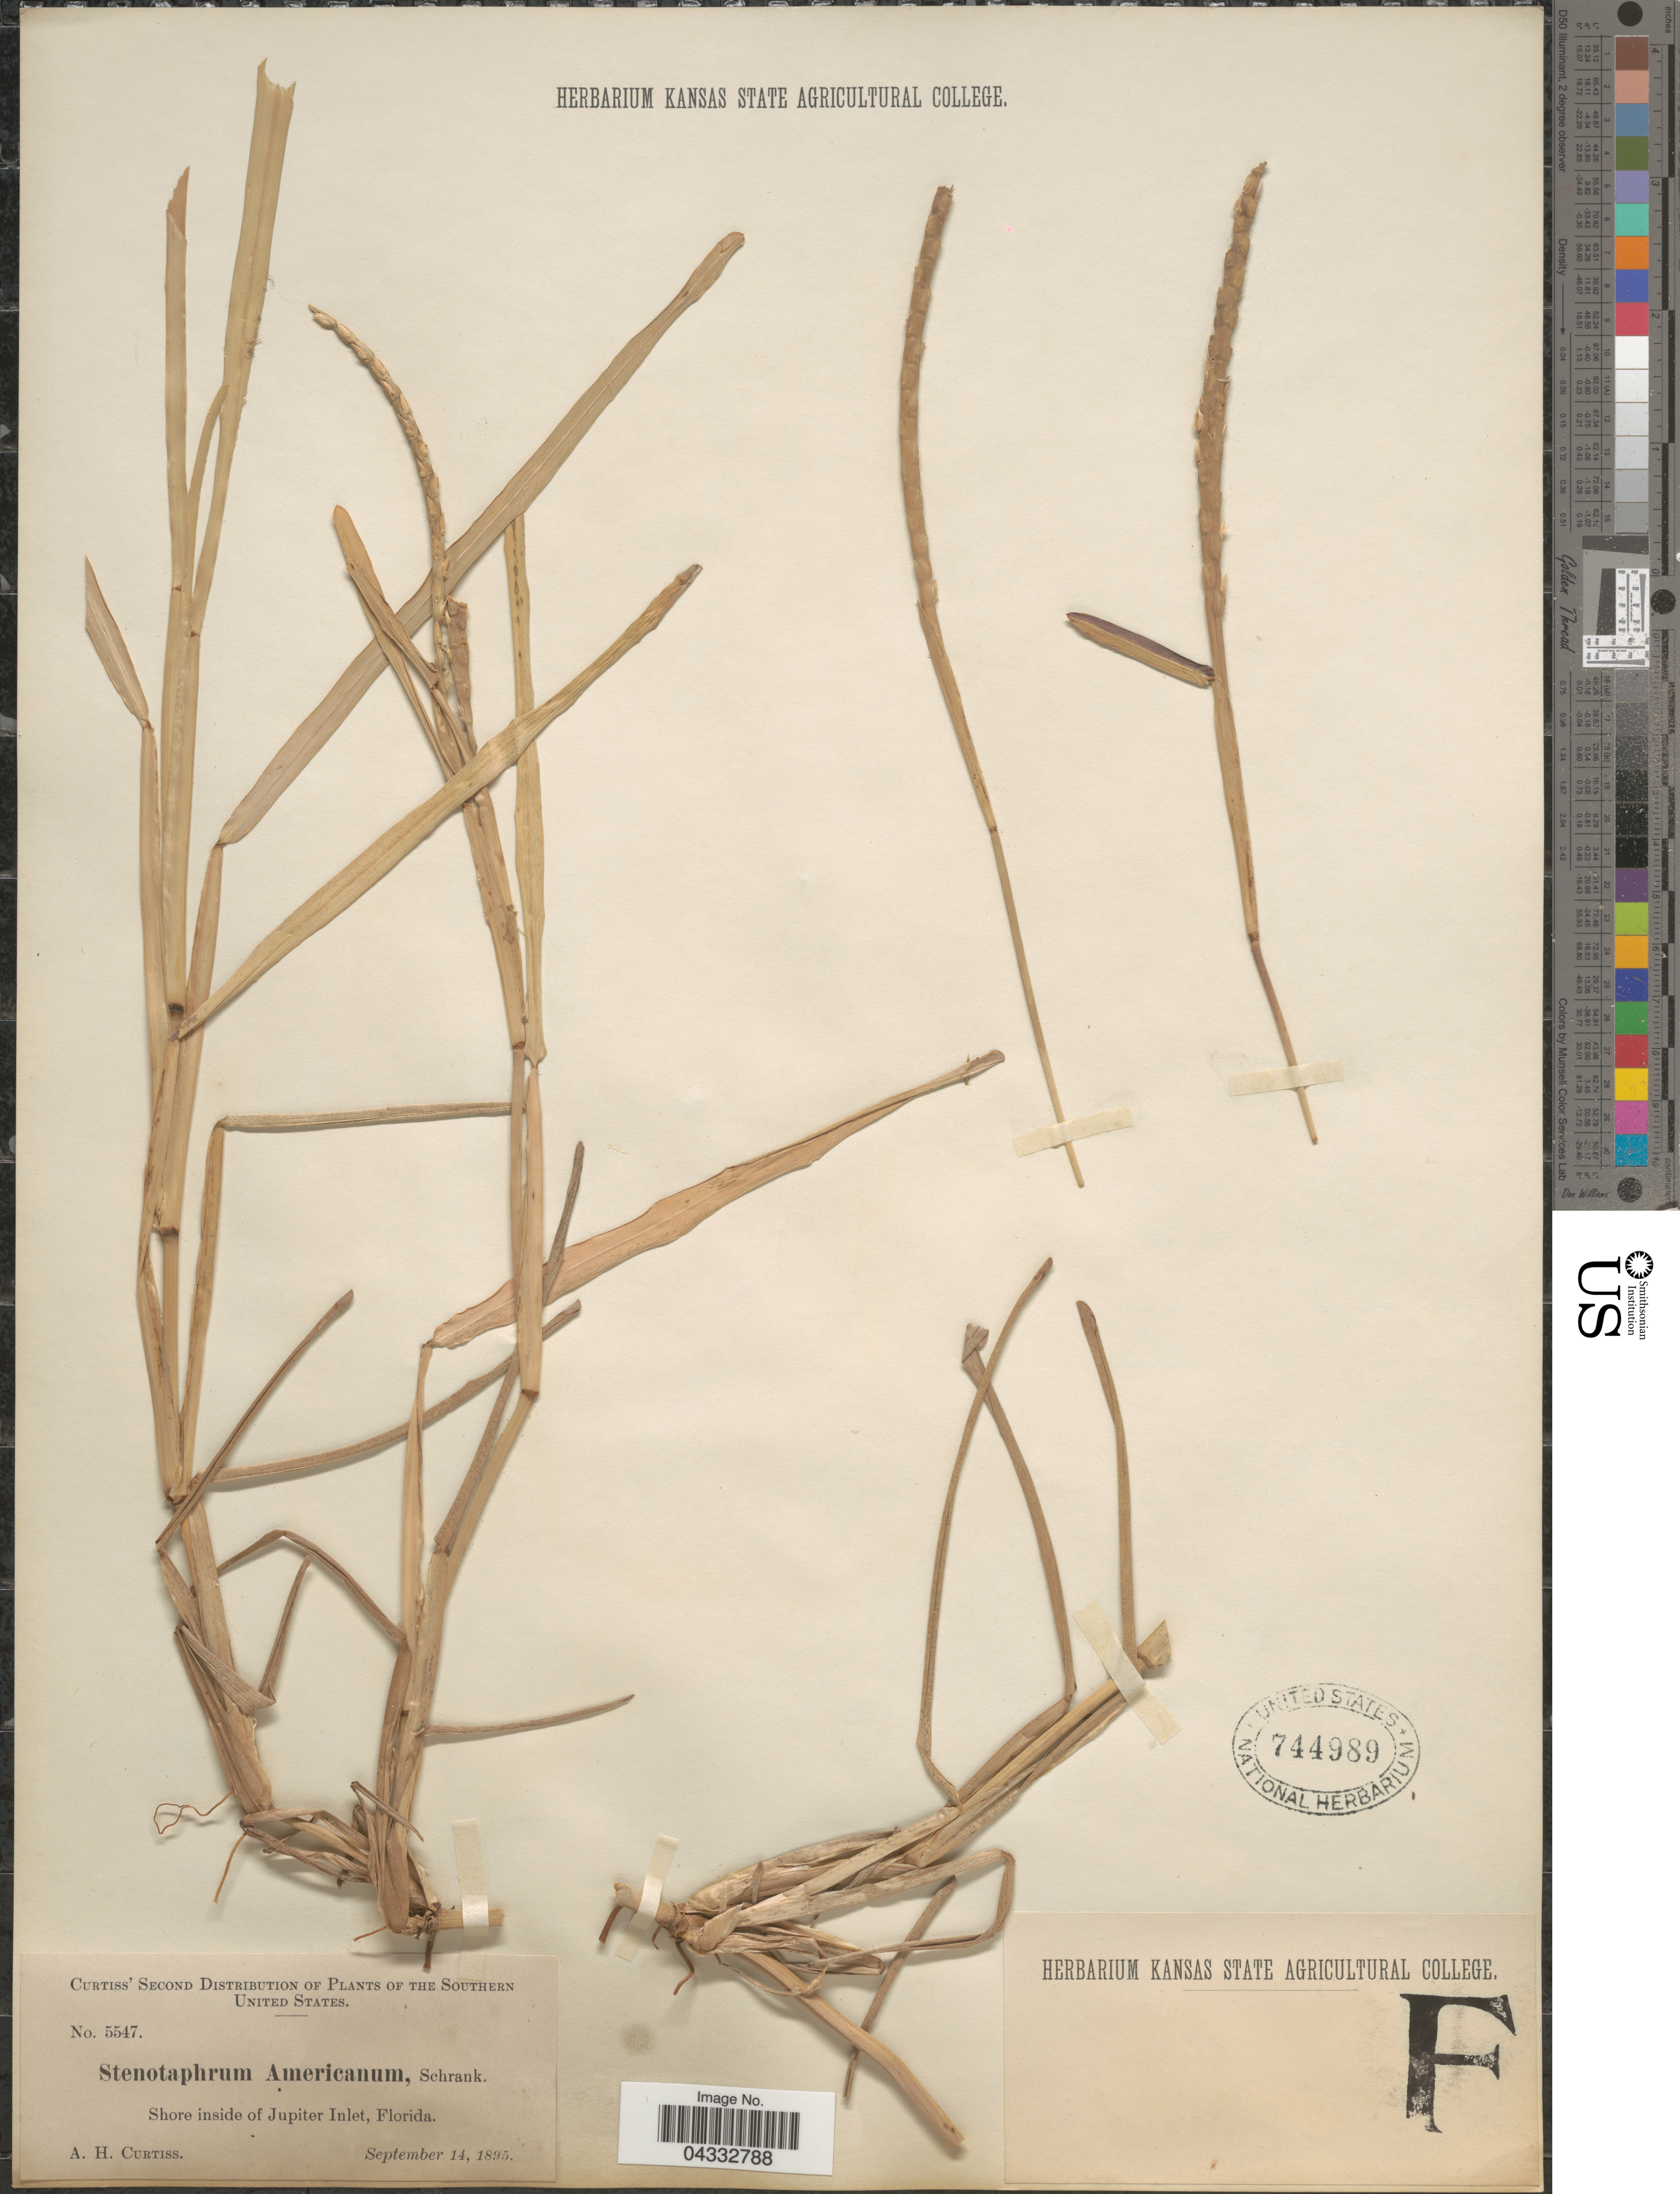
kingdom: Plantae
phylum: Tracheophyta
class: Liliopsida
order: Poales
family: Poaceae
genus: Stenotaphrum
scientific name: Stenotaphrum secundatum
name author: (Walter) Kuntze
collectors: A. H. Curtiss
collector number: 5547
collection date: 1895-09-14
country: United States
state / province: Florida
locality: The Southern United States. Shore inside of Jupiter Inlet.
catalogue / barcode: US 744989